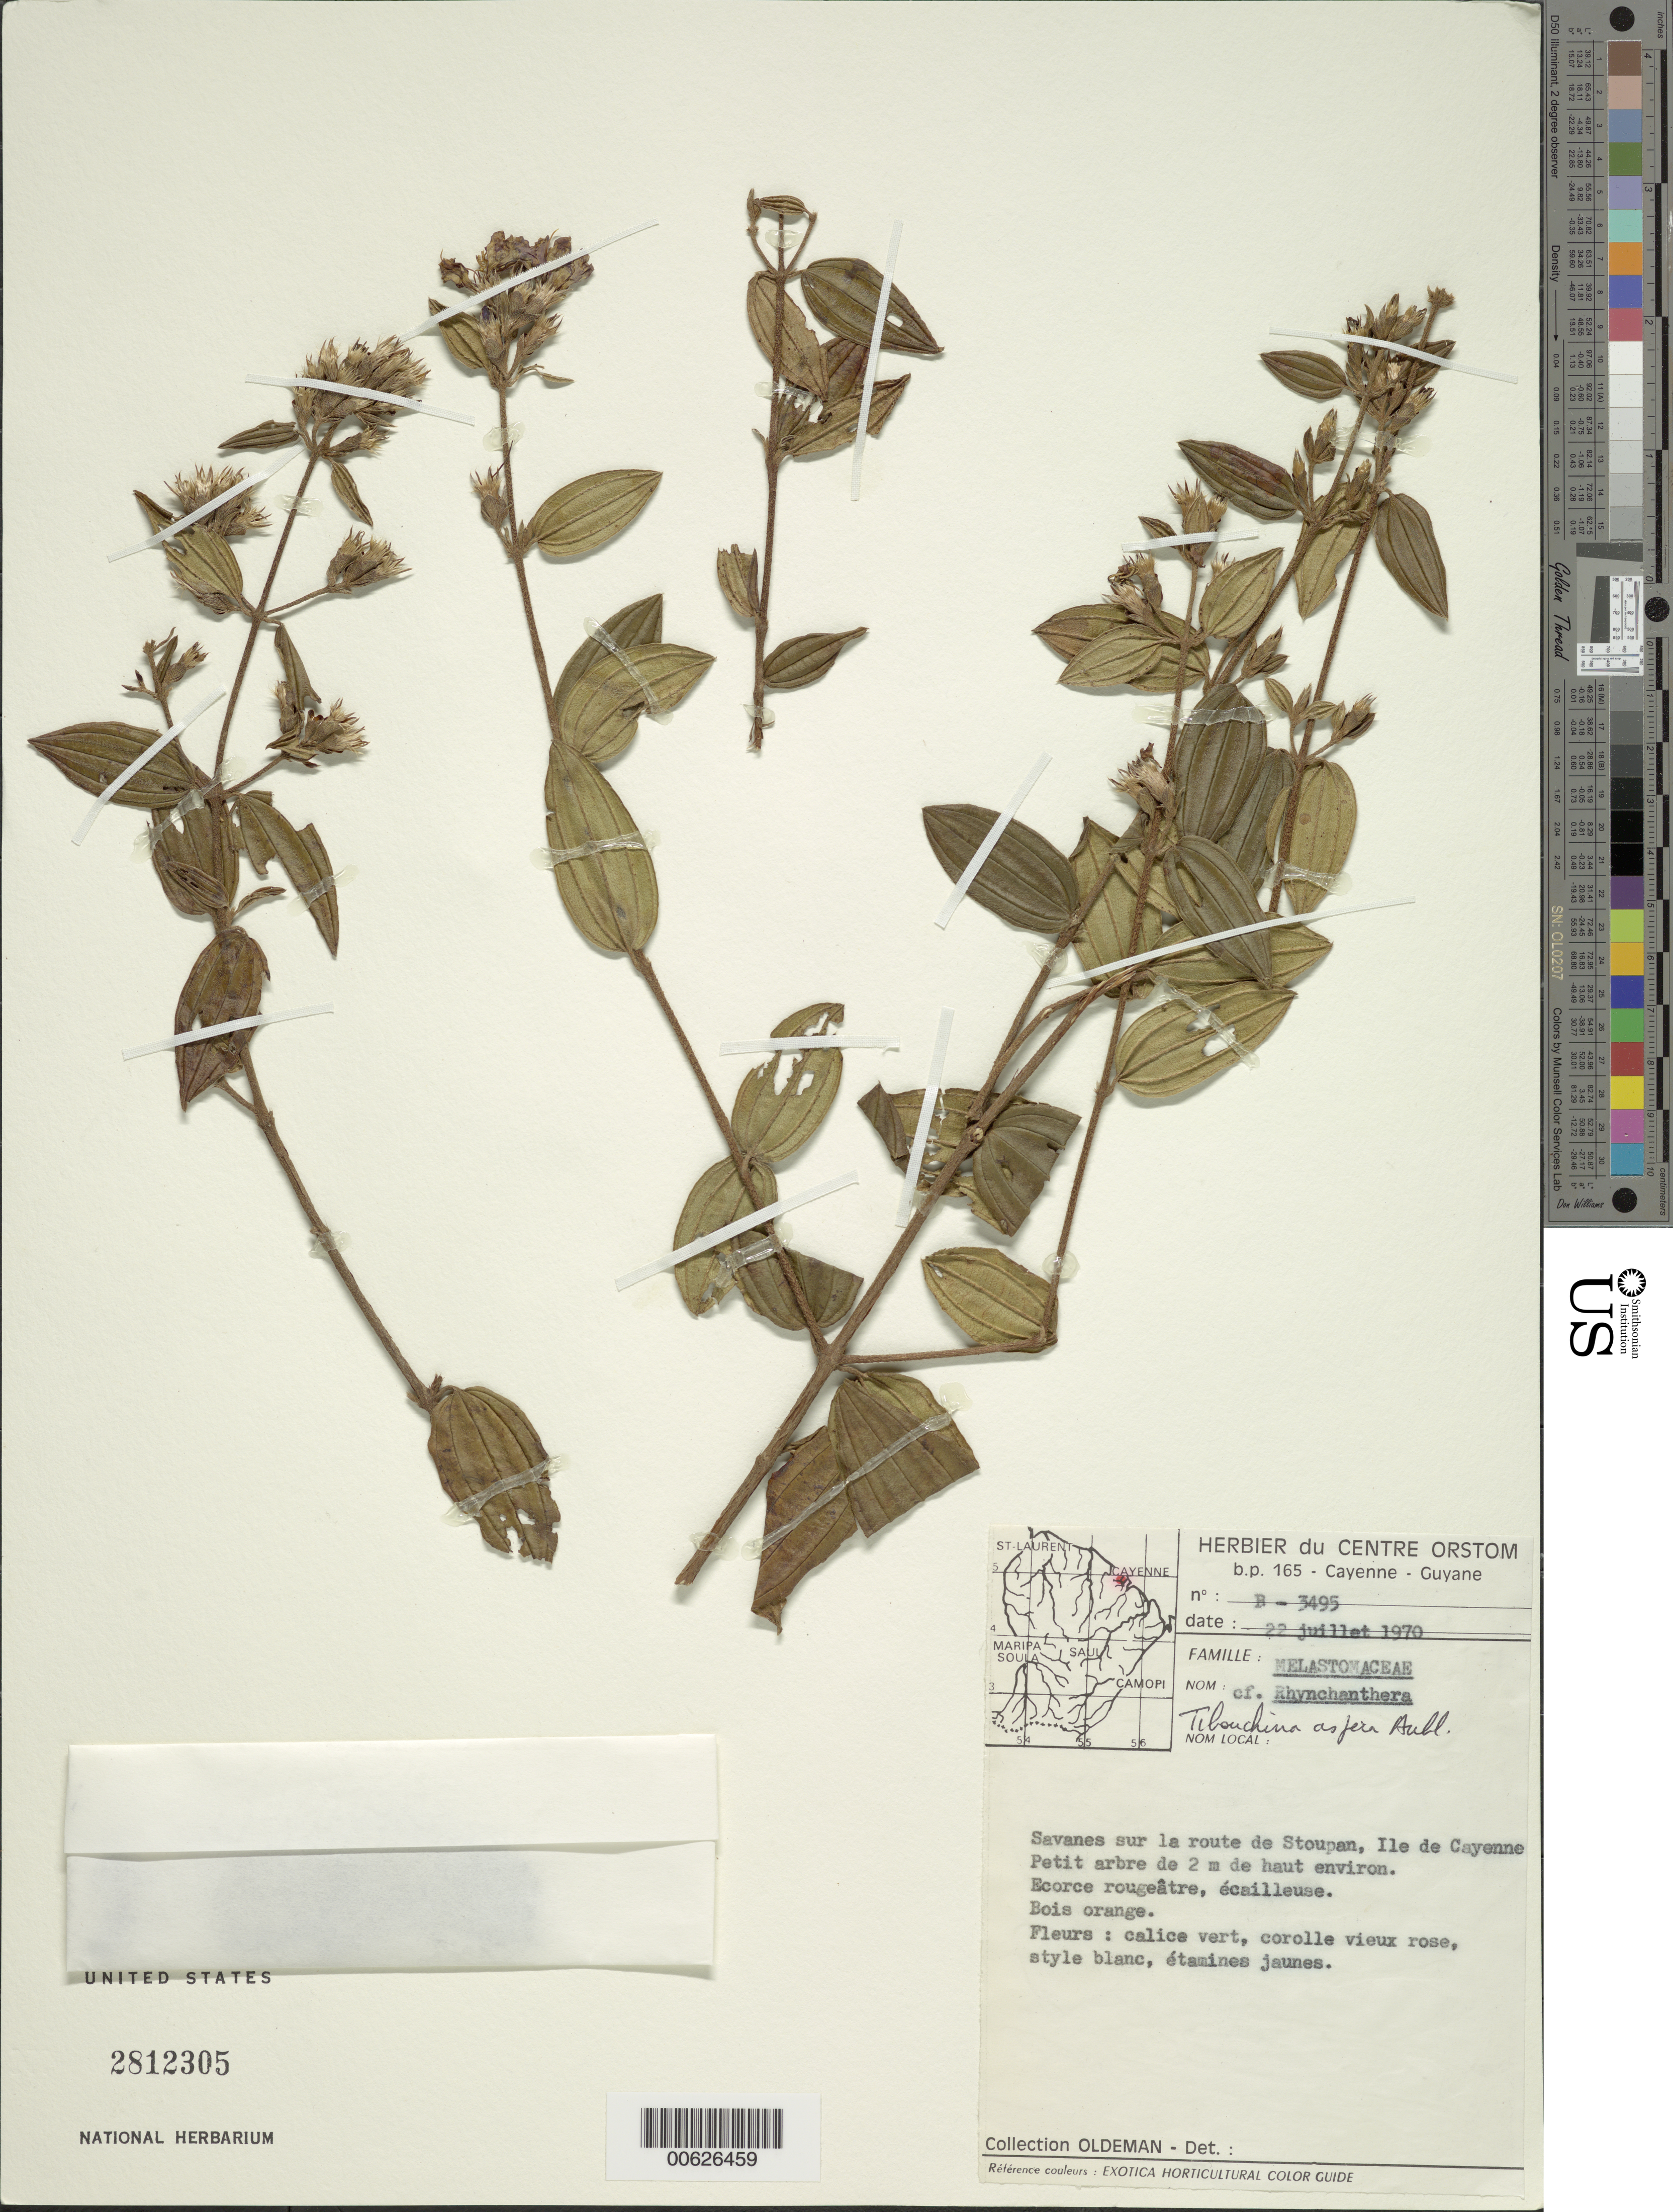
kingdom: Plantae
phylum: Tracheophyta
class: Magnoliopsida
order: Myrtales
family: Melastomataceae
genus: Tibouchina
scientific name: Tibouchina aspera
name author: Aubl.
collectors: R. Oldeman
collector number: B 3495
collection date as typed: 22-Jul-70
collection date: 1970-07-22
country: French Guiana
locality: Route de Stoupan, Ile de Cayenne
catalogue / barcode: US 2812305